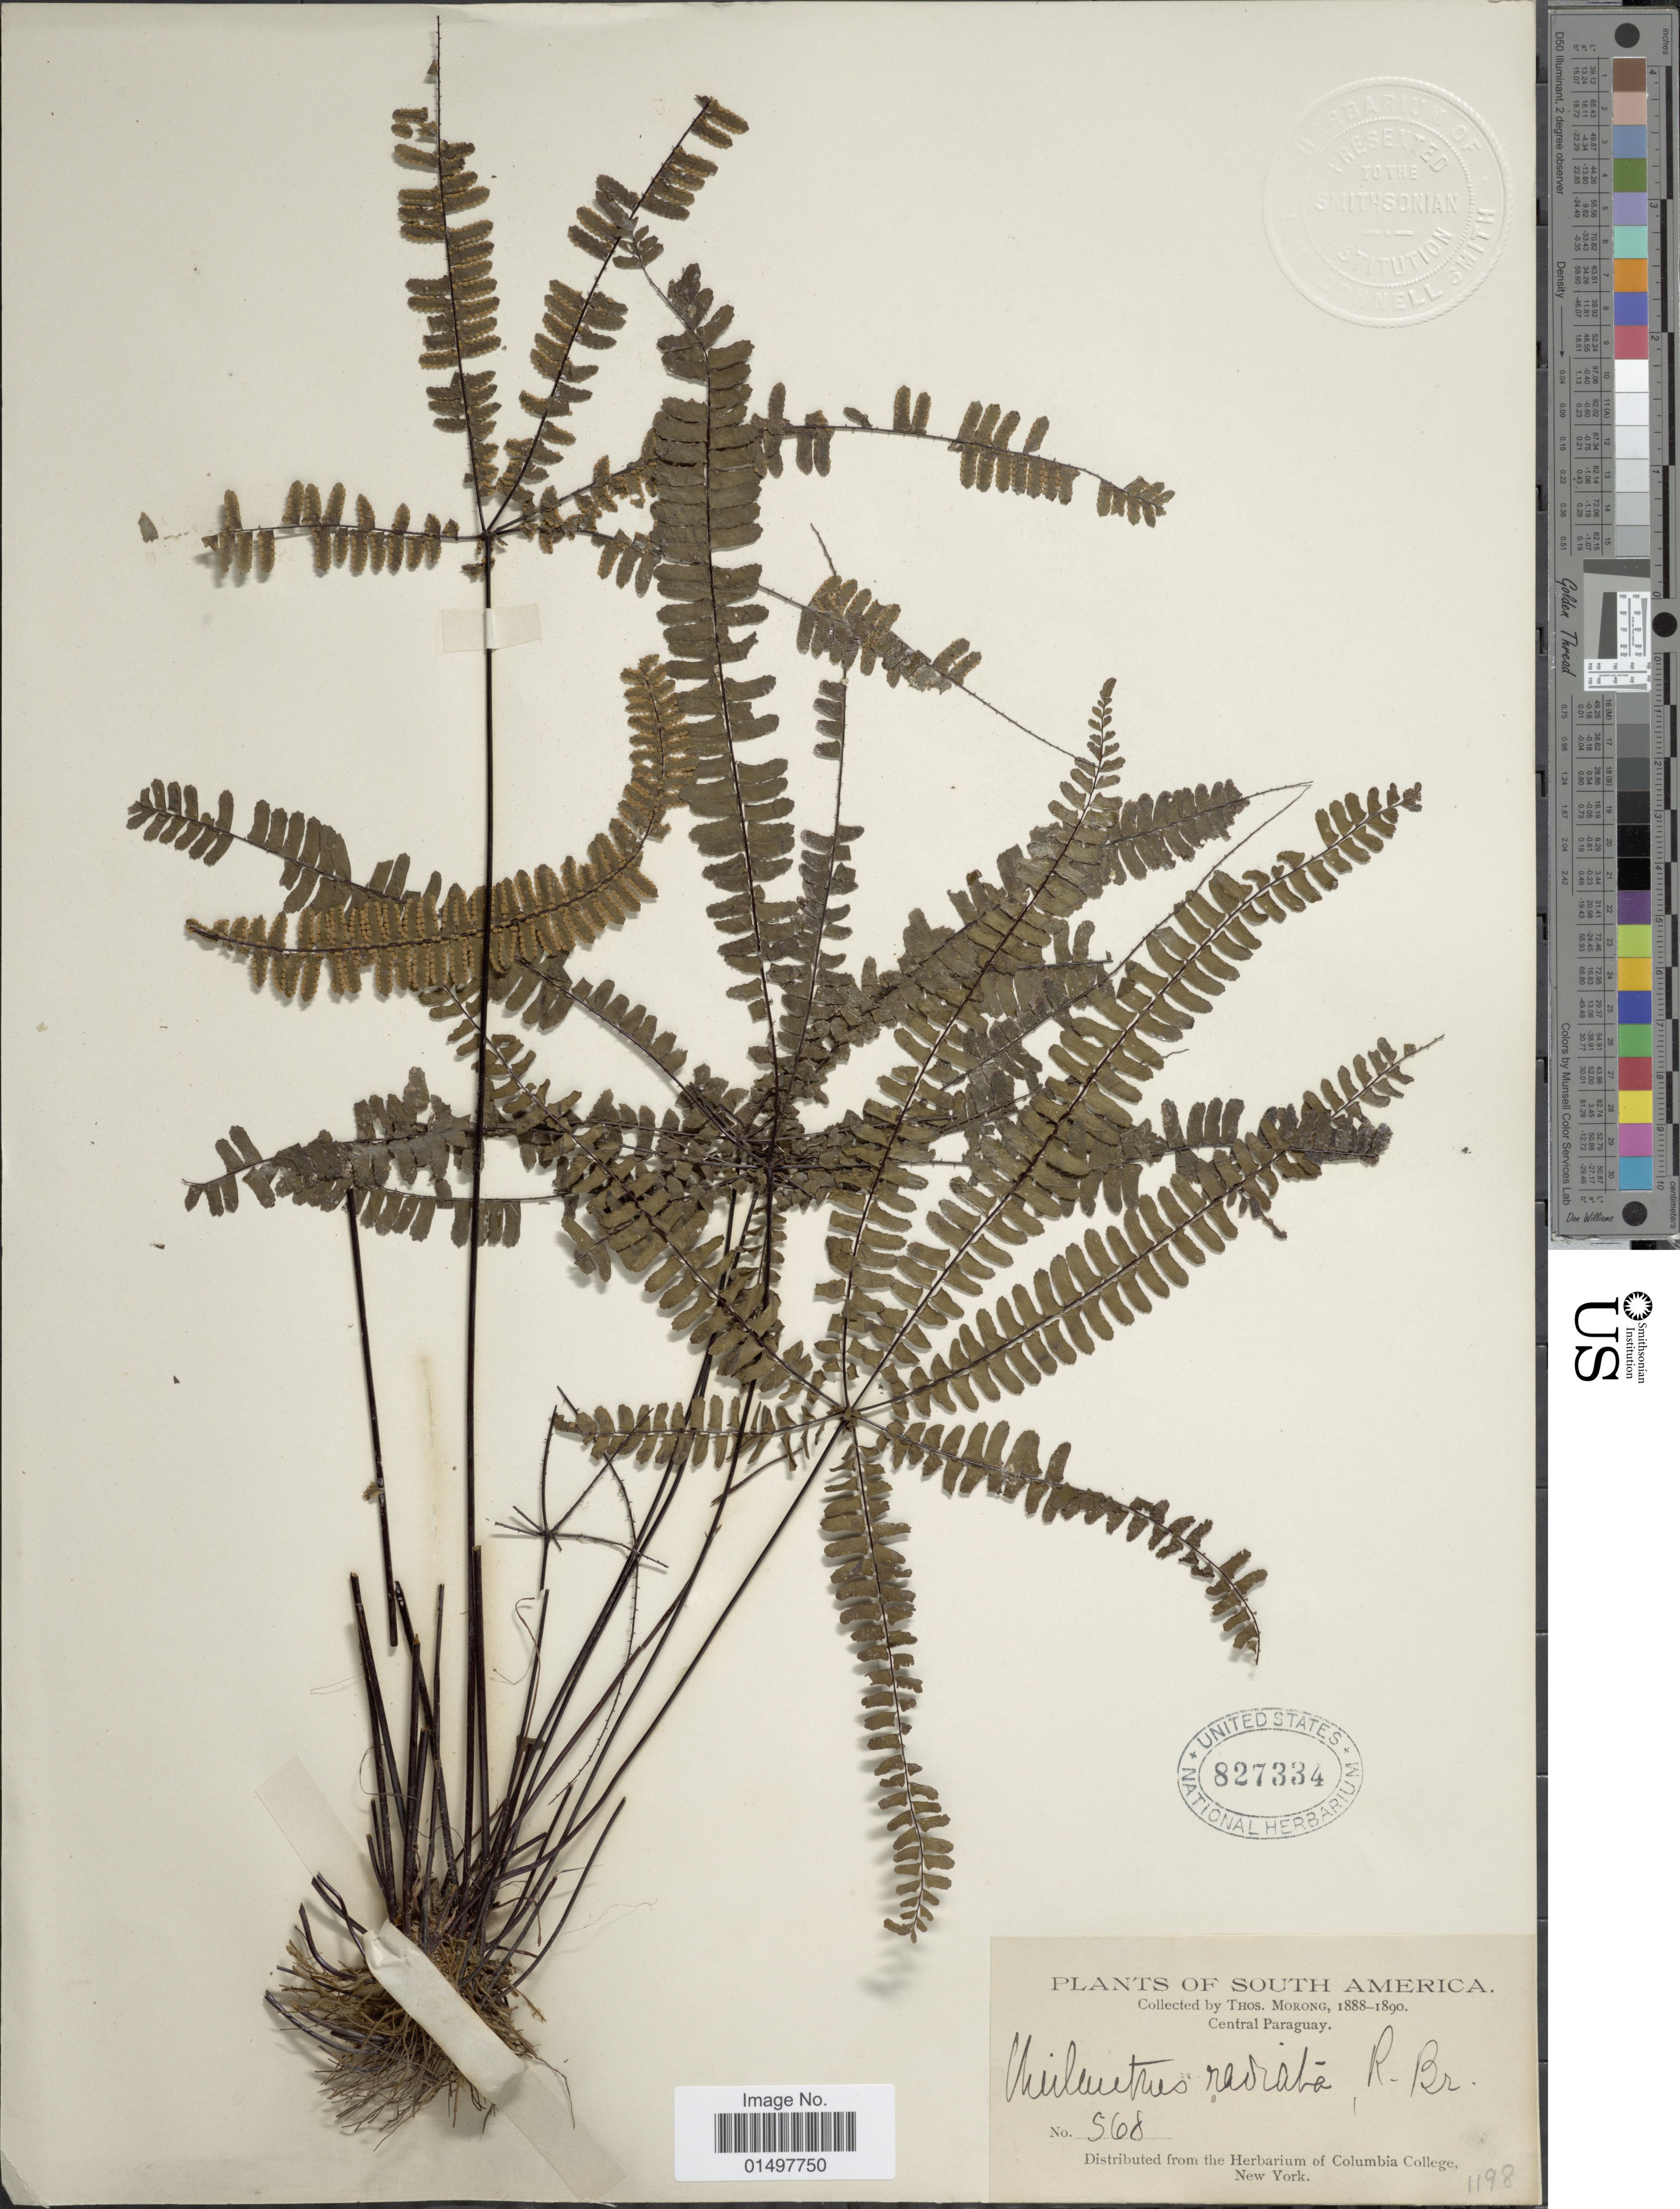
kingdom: Plantae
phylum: Tracheophyta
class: Polypodiopsida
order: Polypodiales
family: Pteridaceae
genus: Adiantopsis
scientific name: Adiantopsis radiata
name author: (L.) Fée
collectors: T. Morong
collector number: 568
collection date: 1888/1890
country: Paraguay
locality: Central Paraguay.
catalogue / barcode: US 827334